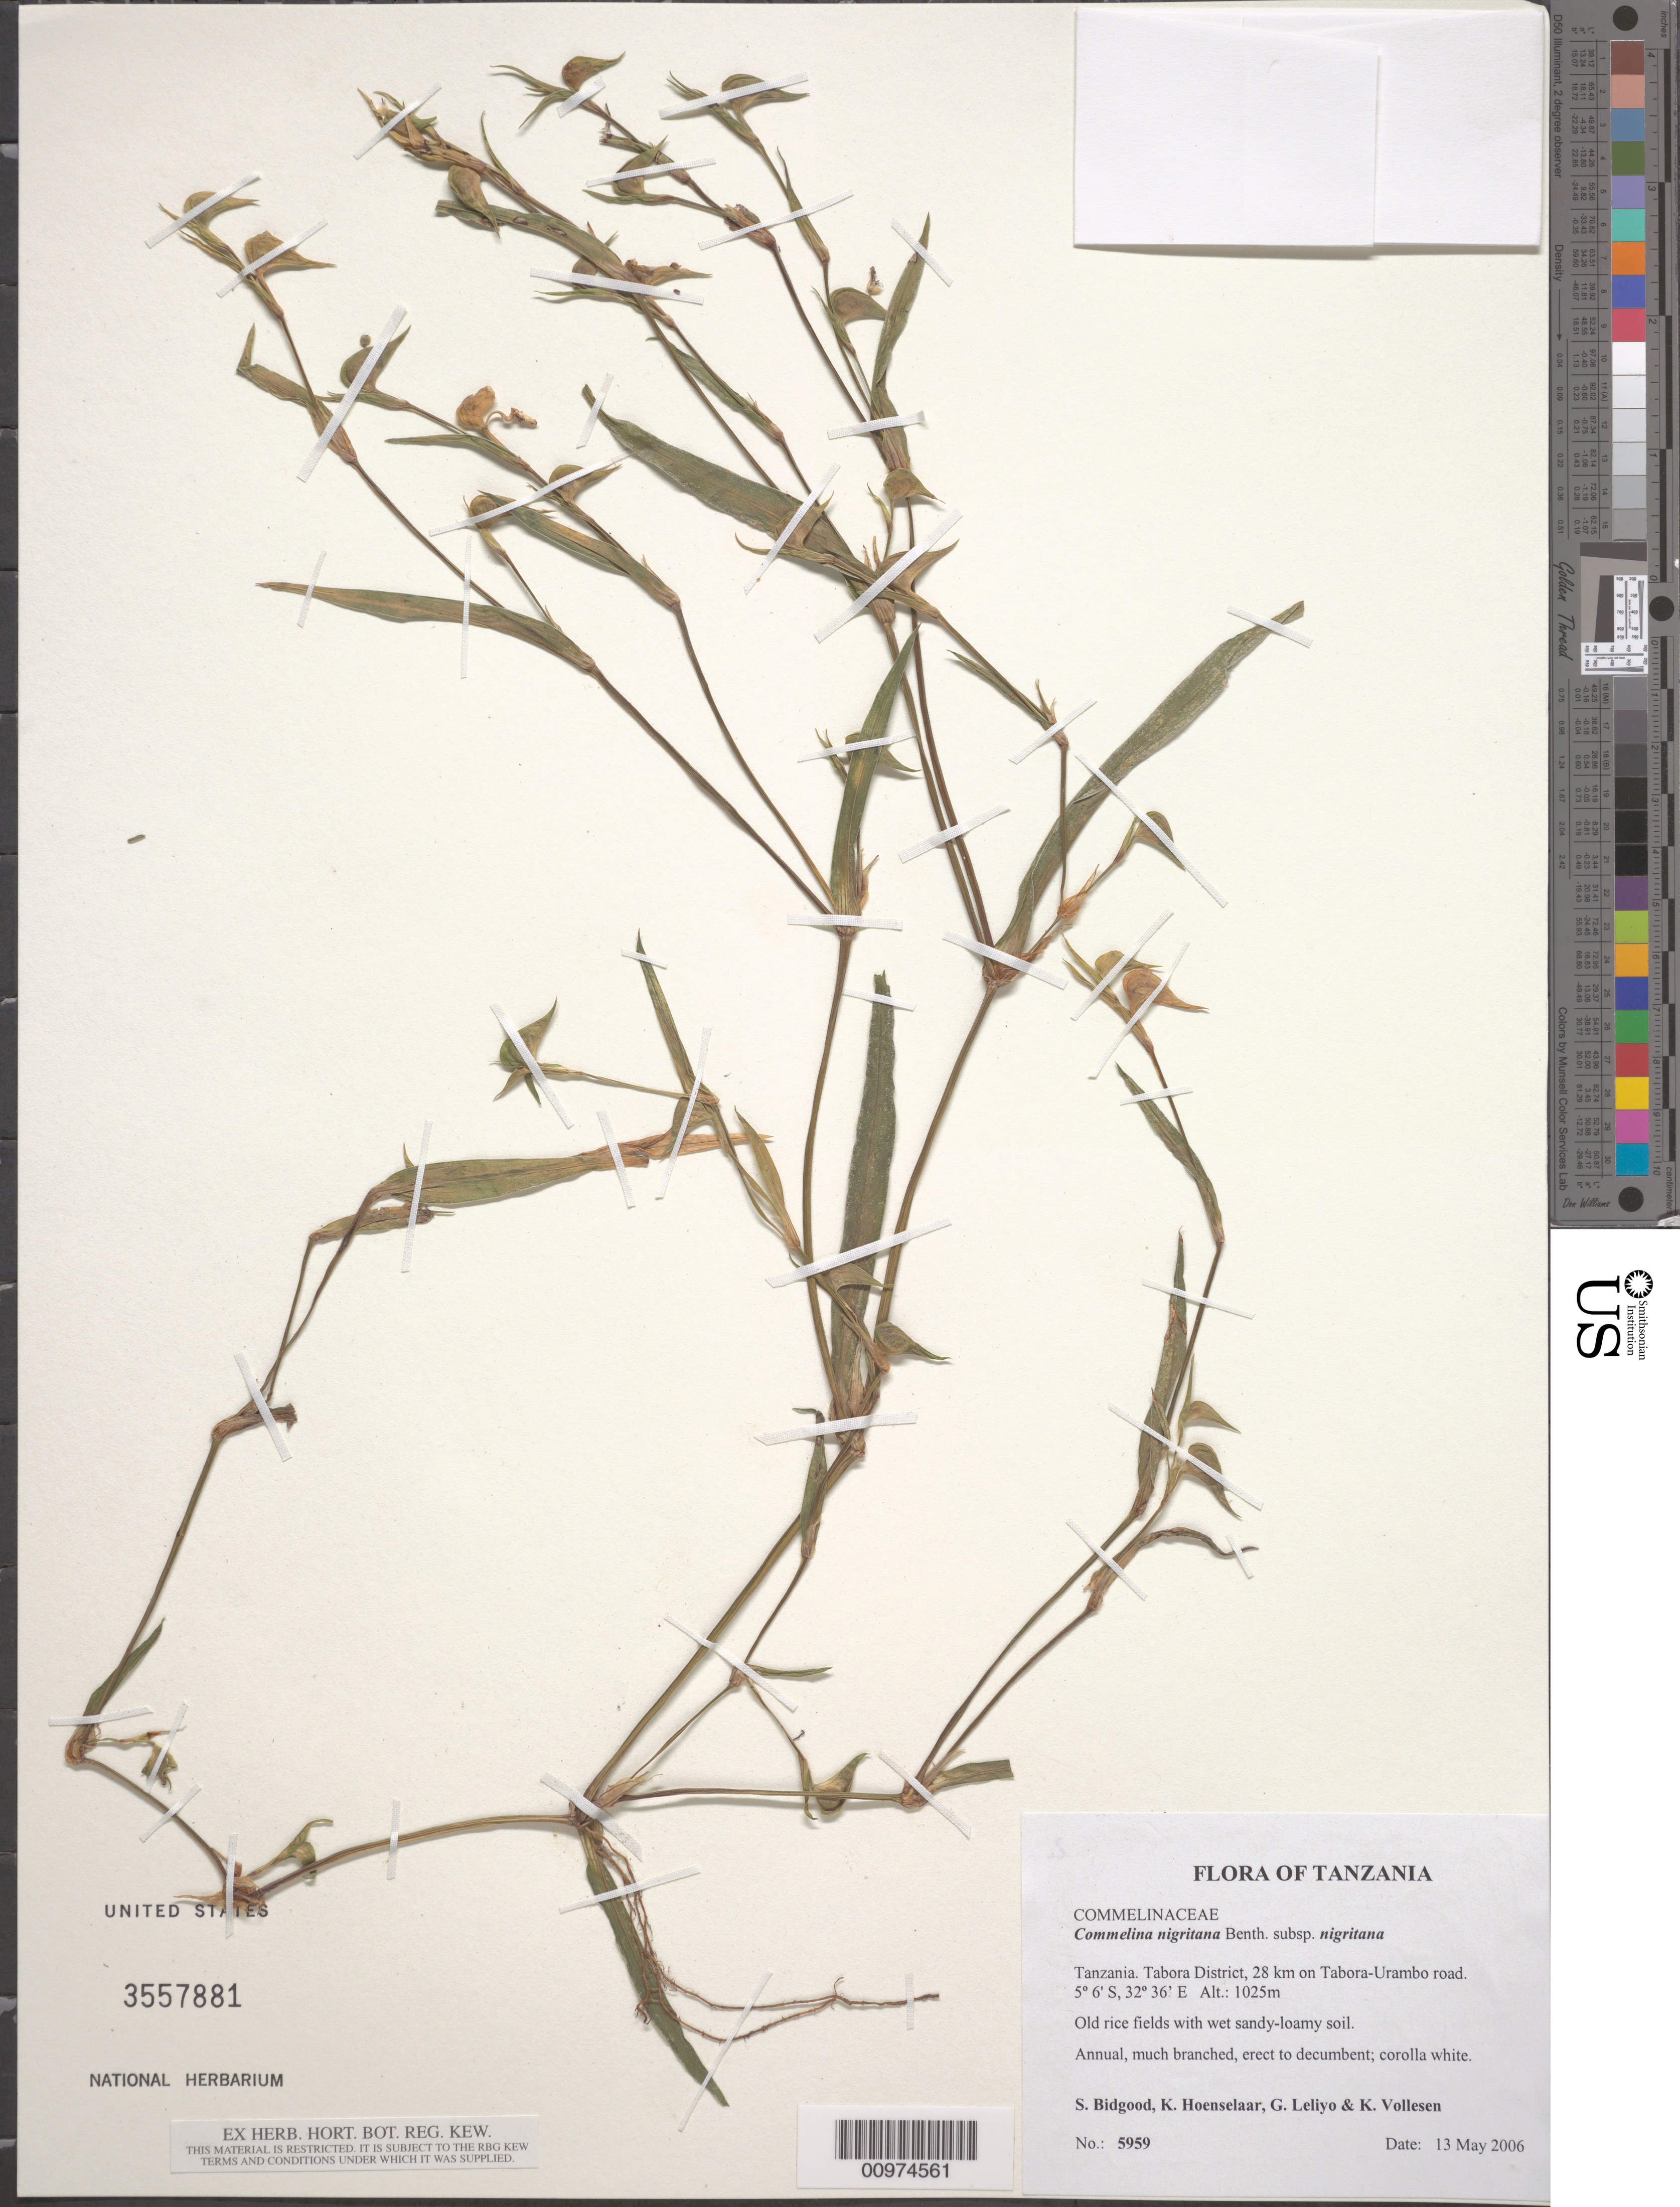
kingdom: Plantae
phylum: Tracheophyta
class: Liliopsida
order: Commelinales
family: Commelinaceae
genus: Commelina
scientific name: Commelina nigritana subsp. nigritana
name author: Benth.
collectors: S. Bidgood et al.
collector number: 5959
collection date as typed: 13 May 2006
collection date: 2006-05-13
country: Tanzania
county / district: Tabora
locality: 28 km on Tabora-Urambo road.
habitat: Old rice fields with wet sandy-loamy soil.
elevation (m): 1025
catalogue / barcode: US 3557881